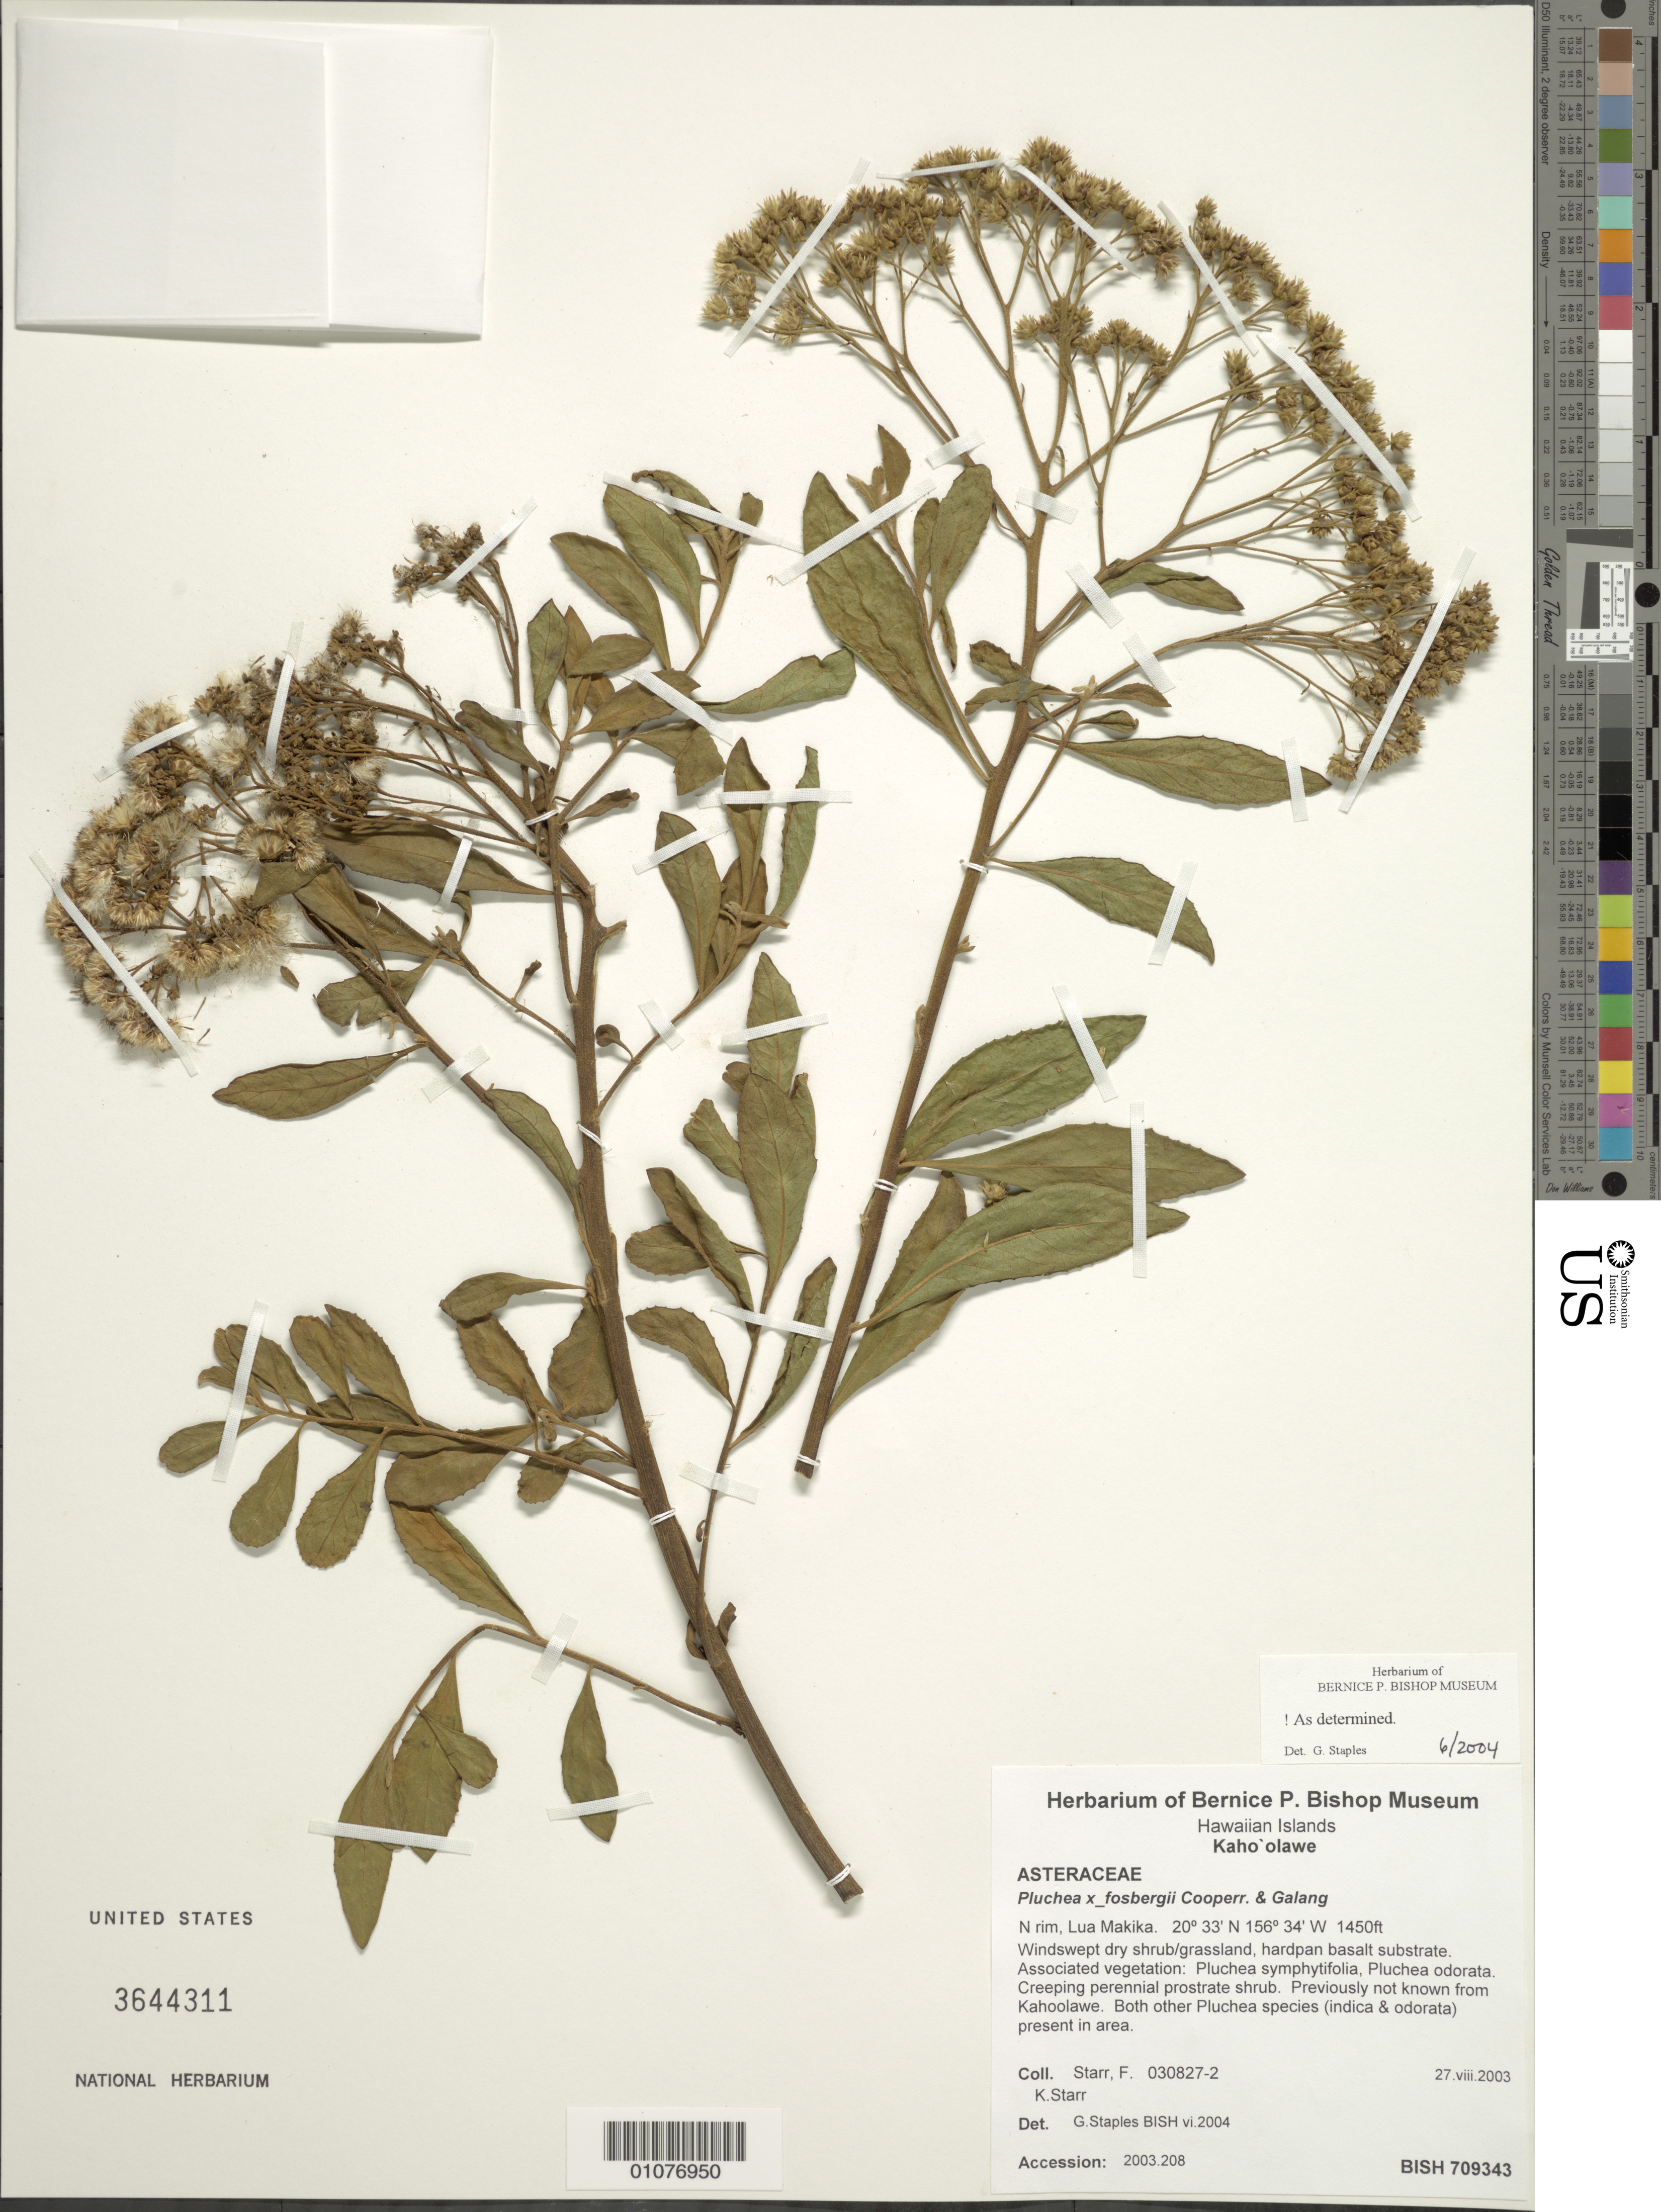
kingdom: Plantae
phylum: Tracheophyta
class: Magnoliopsida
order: Asterales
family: Asteraceae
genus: Pluchea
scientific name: Pluchea x fosbergii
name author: Cooperr. & Galang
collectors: F. Starr & K. Starr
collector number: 030827-2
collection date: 2003-08-27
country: United States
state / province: Hawaii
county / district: Maui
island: Kaho'olawe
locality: N rim, Lua Makika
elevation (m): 442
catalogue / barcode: US 3544311